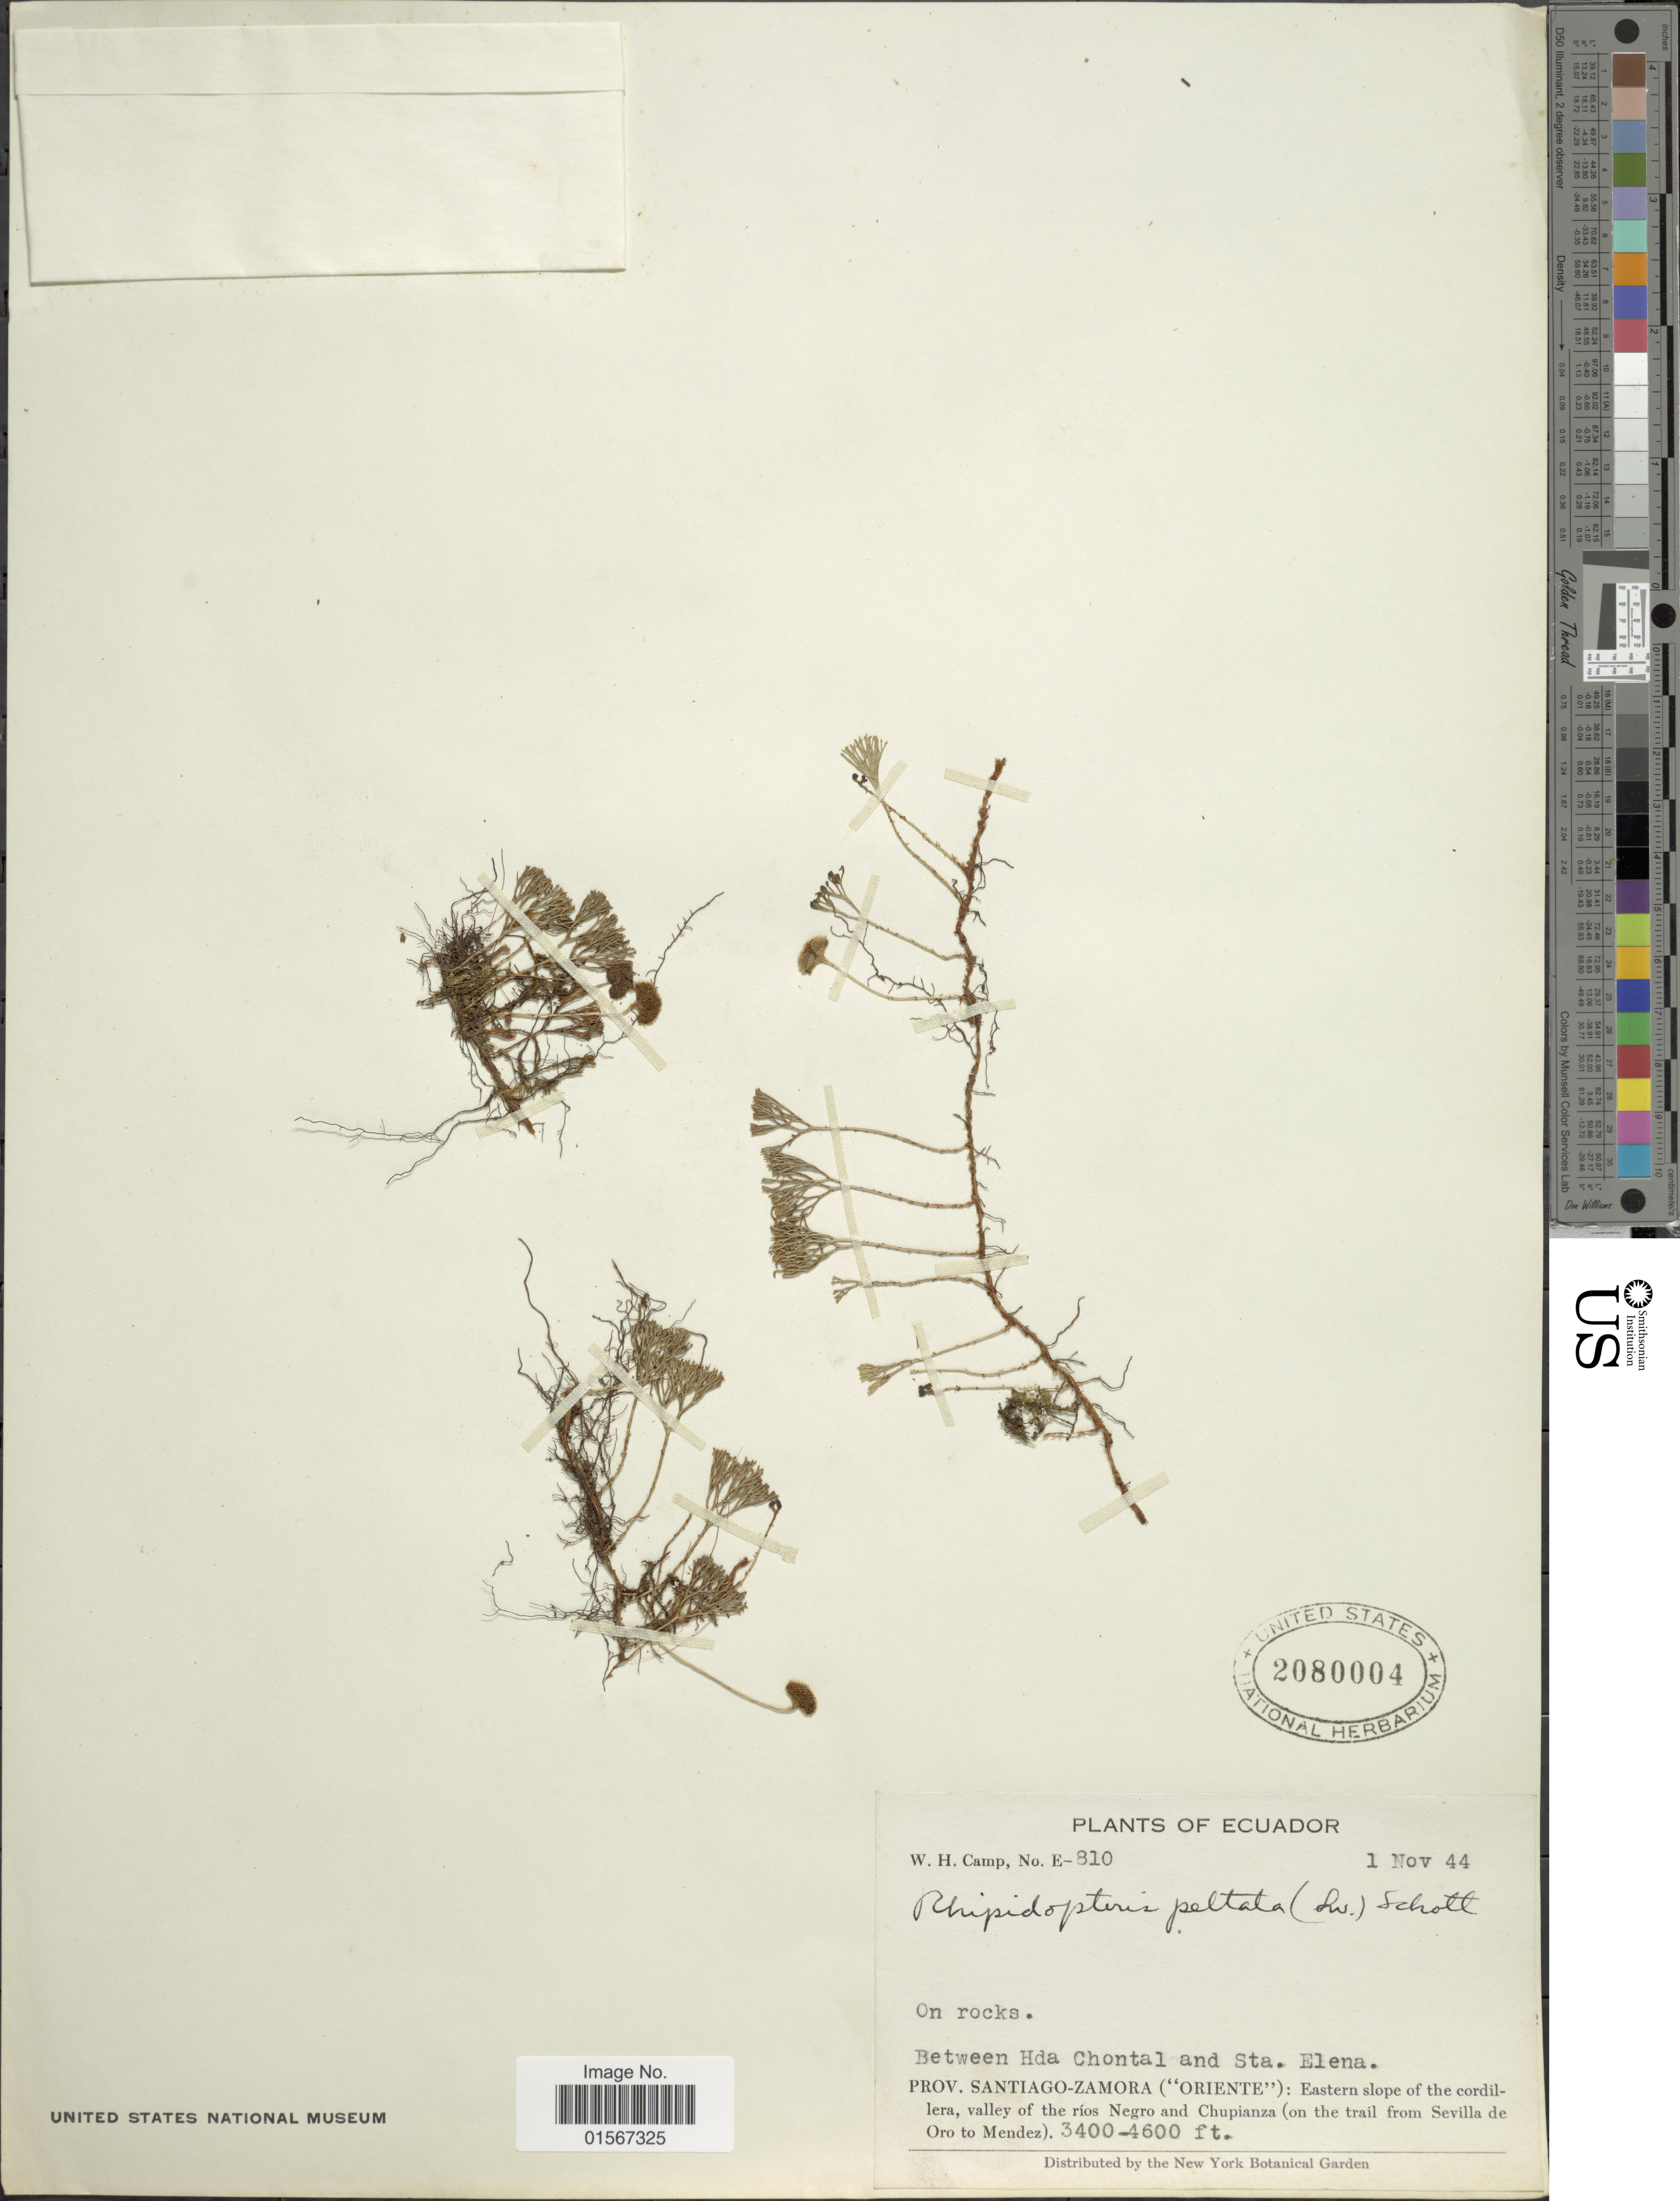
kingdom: Plantae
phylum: Tracheophyta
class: Polypodiopsida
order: Polypodiales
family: Dryopteridaceae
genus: Elaphoglossum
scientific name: Elaphoglossum peltatum f. foeniculaceum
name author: (Hook. & Grev.) Mickel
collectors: W. H. Camp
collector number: E810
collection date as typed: Transcribed d/m/y: 1/11/44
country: Ecuador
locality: Ecuador, between Hda Chontal and Tsa. Elena, Prov. Santiago-Zamora ("Oriente") Eastern slope of the cordillera, valley of the ríos Negro and Chupianza (on the trail from Sevilla de Oro to Mendez).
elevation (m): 1036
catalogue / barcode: US 2080004